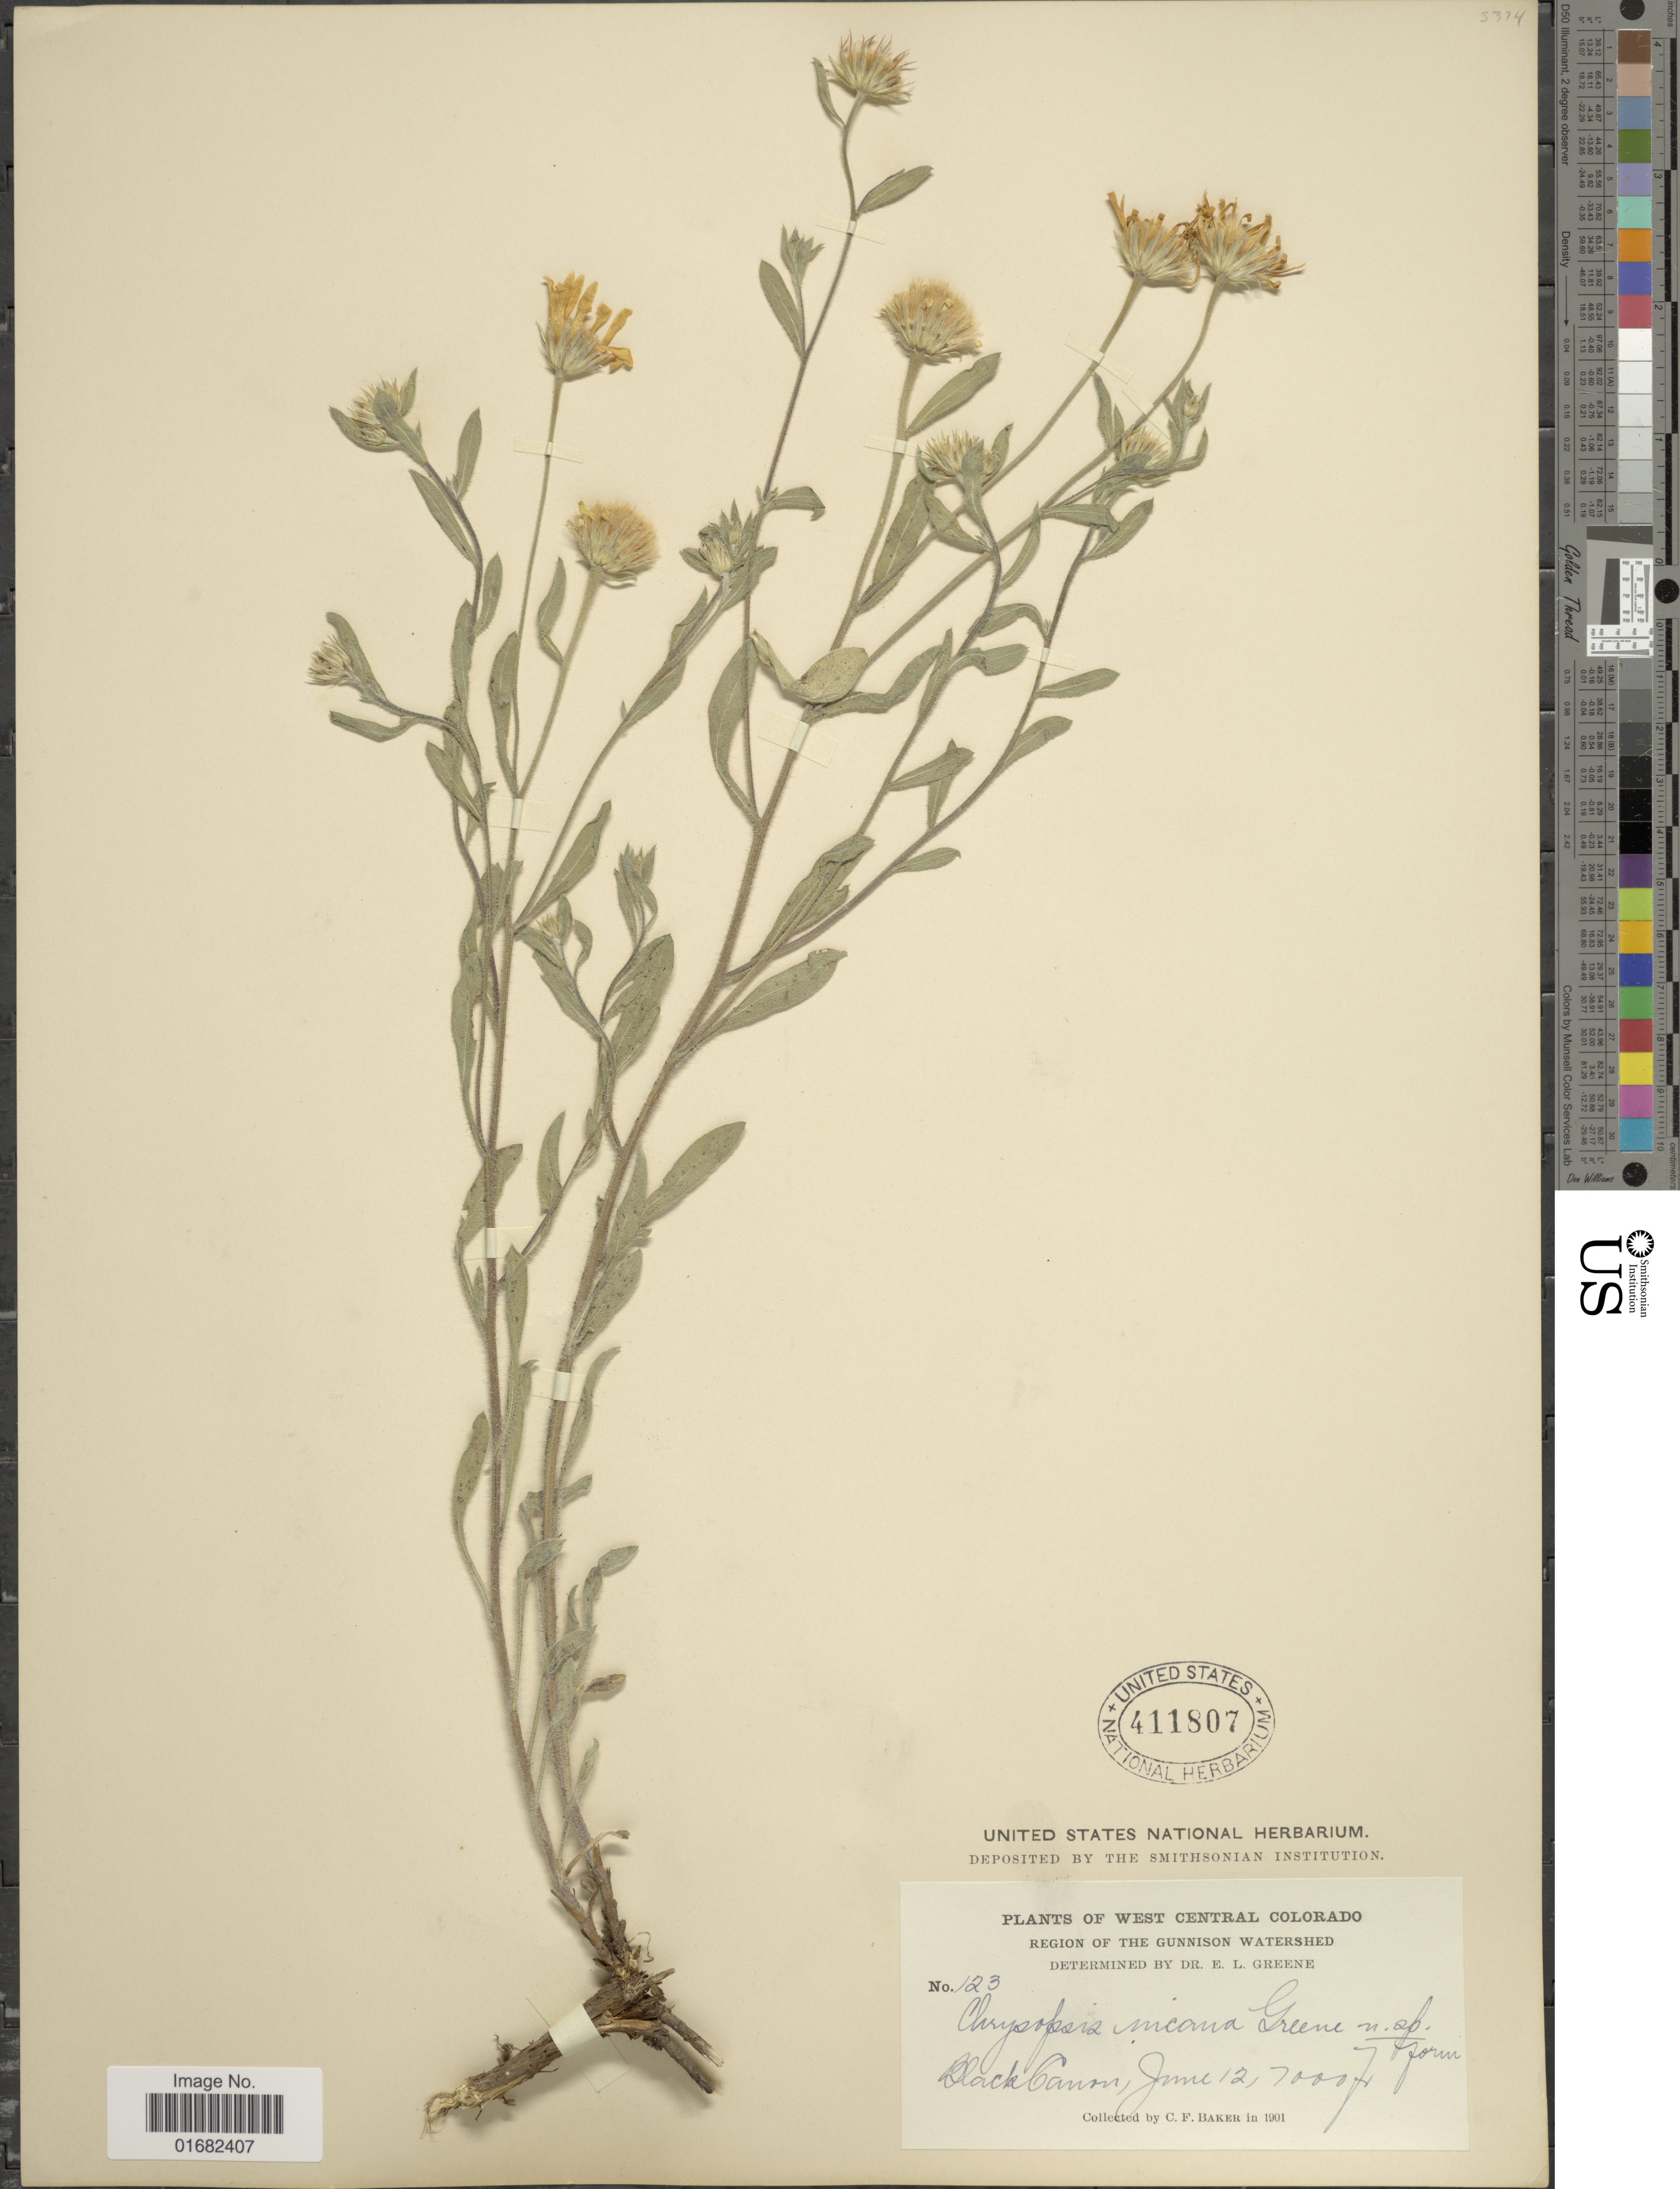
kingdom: Plantae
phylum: Tracheophyta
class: Magnoliopsida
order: Asterales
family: Asteraceae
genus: Heterotheca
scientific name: Heterotheca incana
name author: Greene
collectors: C. F. Baker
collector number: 123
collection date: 1901-06-12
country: United States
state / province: Colorado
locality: West Central Colorado. Region of the Gunnison Watershed. Black Canon.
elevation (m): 2134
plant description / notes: No precise locality correction needed.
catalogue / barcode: US 411807